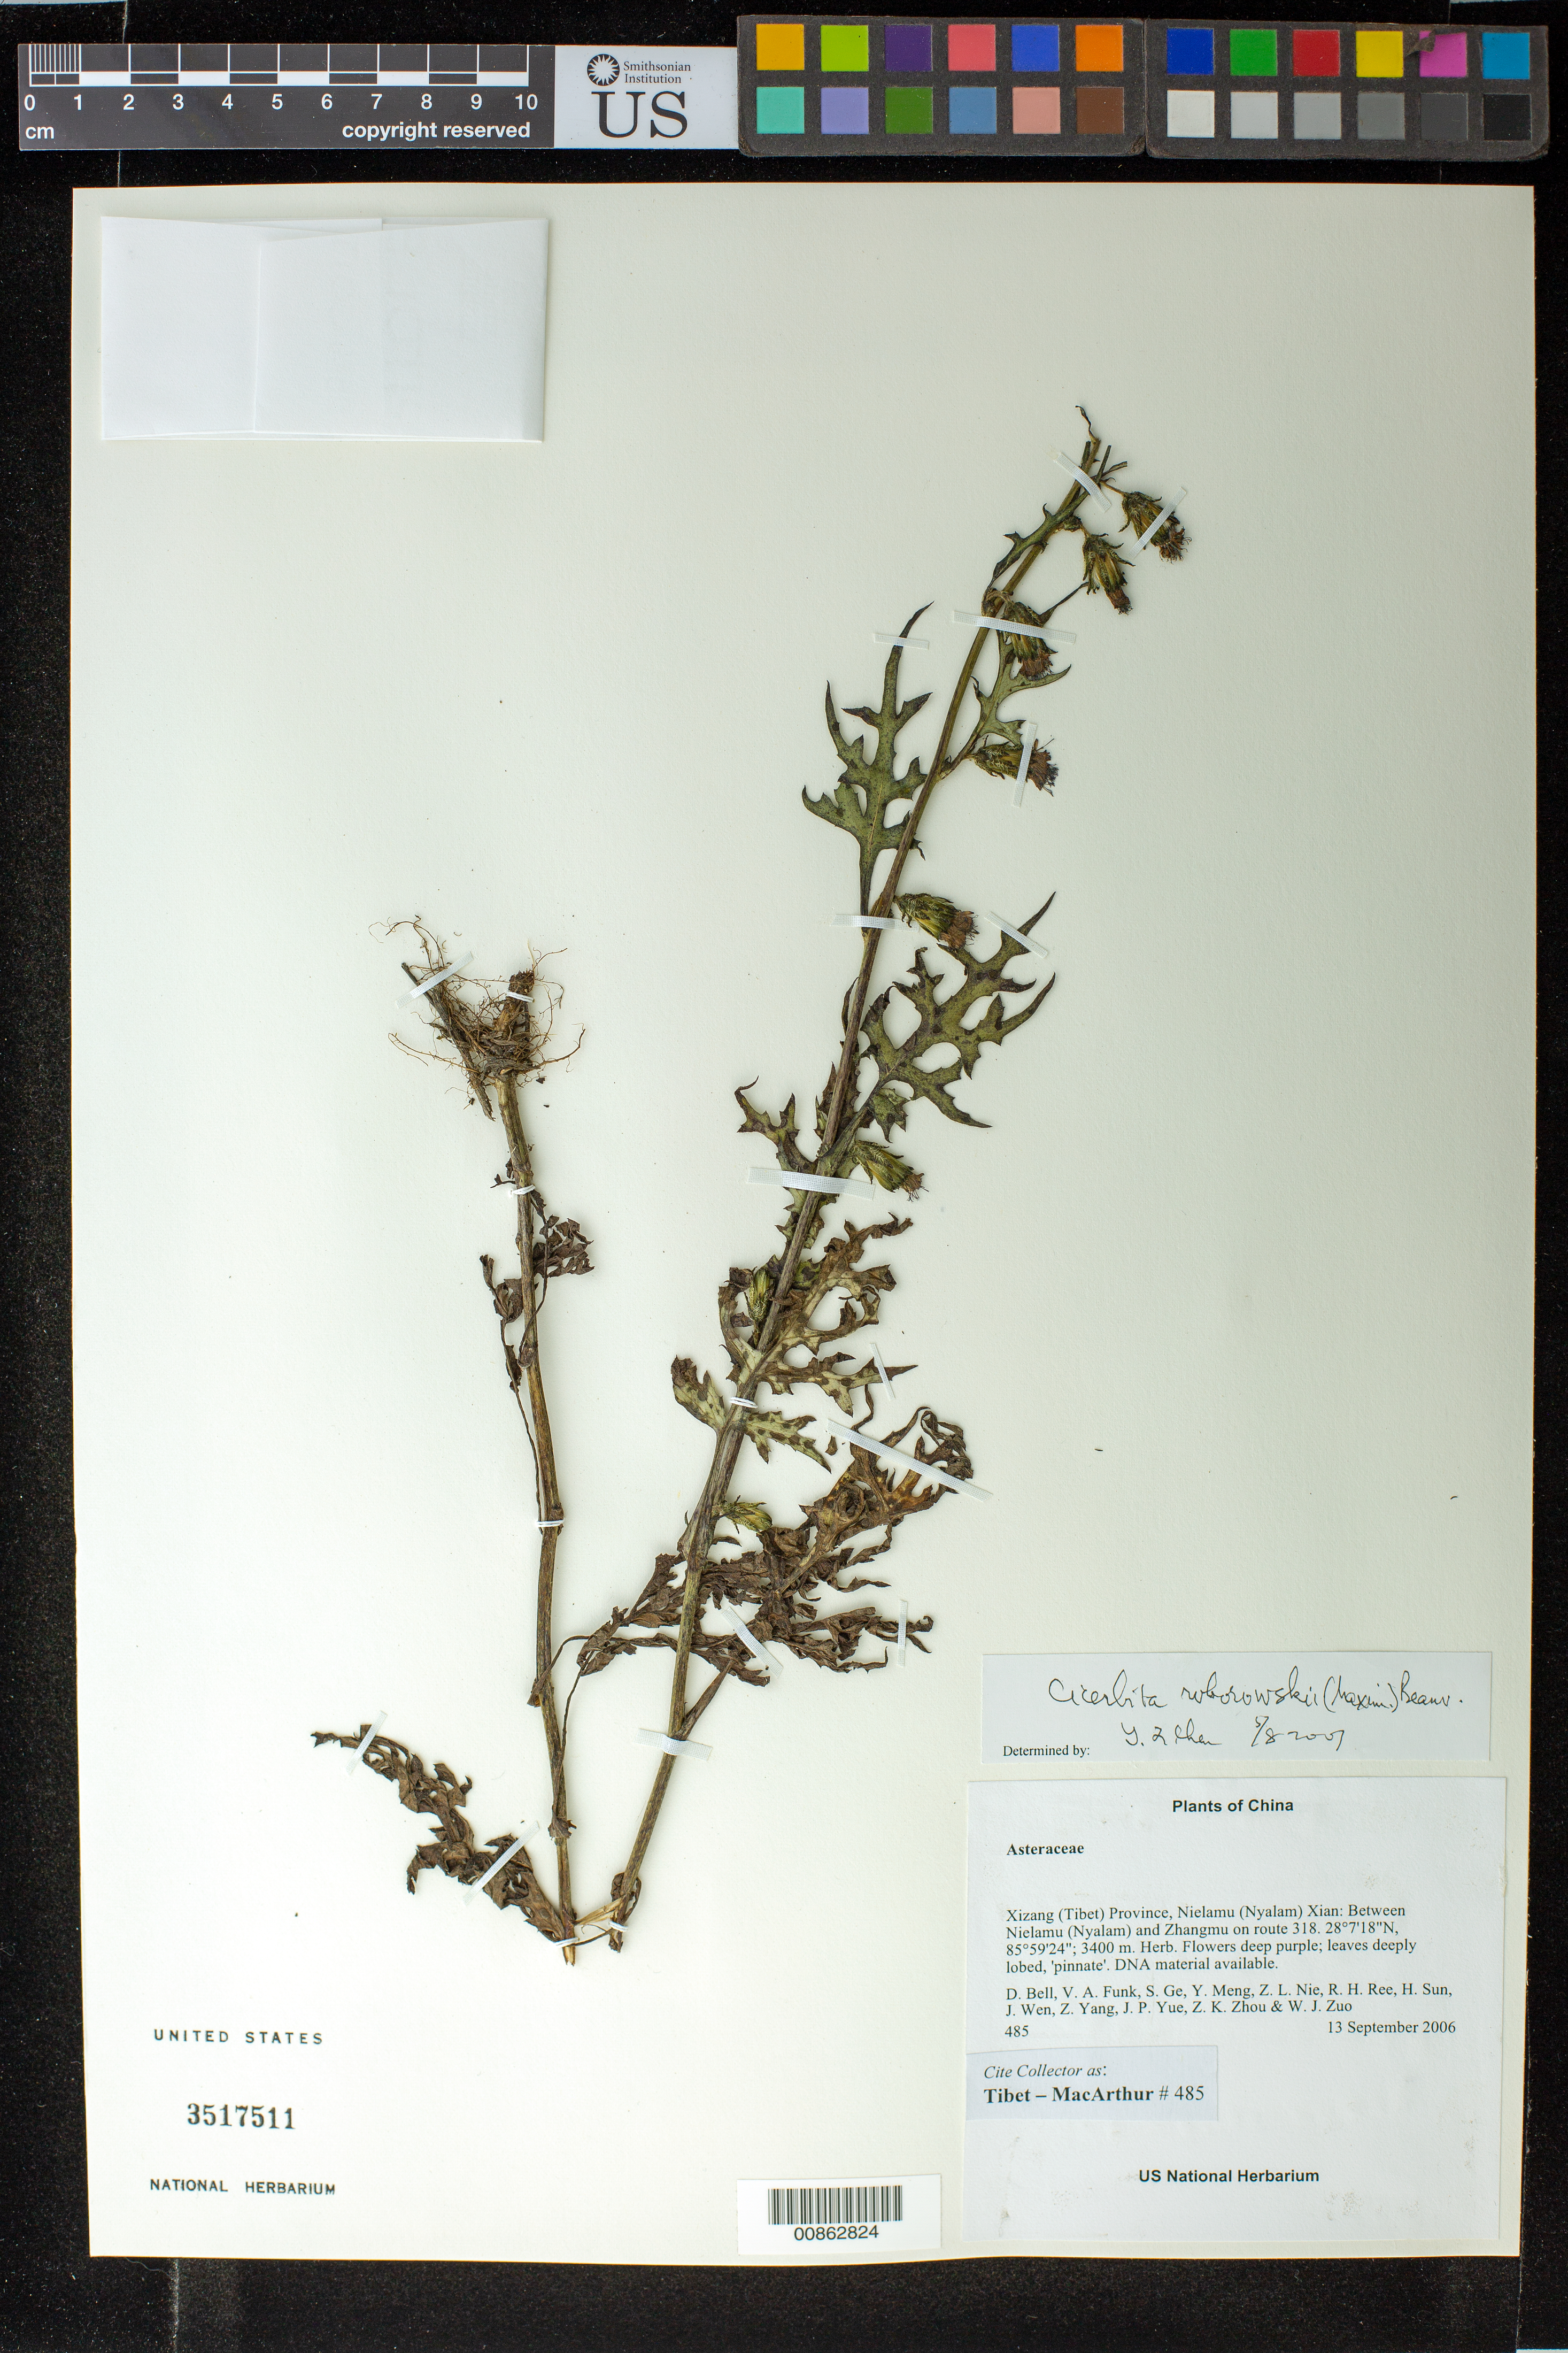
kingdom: Plantae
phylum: Tracheophyta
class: Magnoliopsida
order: Asterales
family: Asteraceae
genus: Cicerbita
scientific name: Cicerbita roborowskii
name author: (Maxim.) Beauverd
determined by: Yilin Chen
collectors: Tibet-MacArthur, D. A. Bell, V. Funk, S. Ge, Y. Meng, Z. Nie, R. Ree, H. Sun, J. Wen, Z. Yang, J. Yue, Z. Zhou & W. Zuo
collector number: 485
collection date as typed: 13 Sep 2006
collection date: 2006-09-13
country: China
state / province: Xizang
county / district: Nielamu (Nyalam) Xian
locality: Between Nielamu (Nyalam) and Zhangmu on route 318.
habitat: Rocky slopes, cliff bases and disturbed areas beside road.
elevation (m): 3400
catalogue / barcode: US 3517511